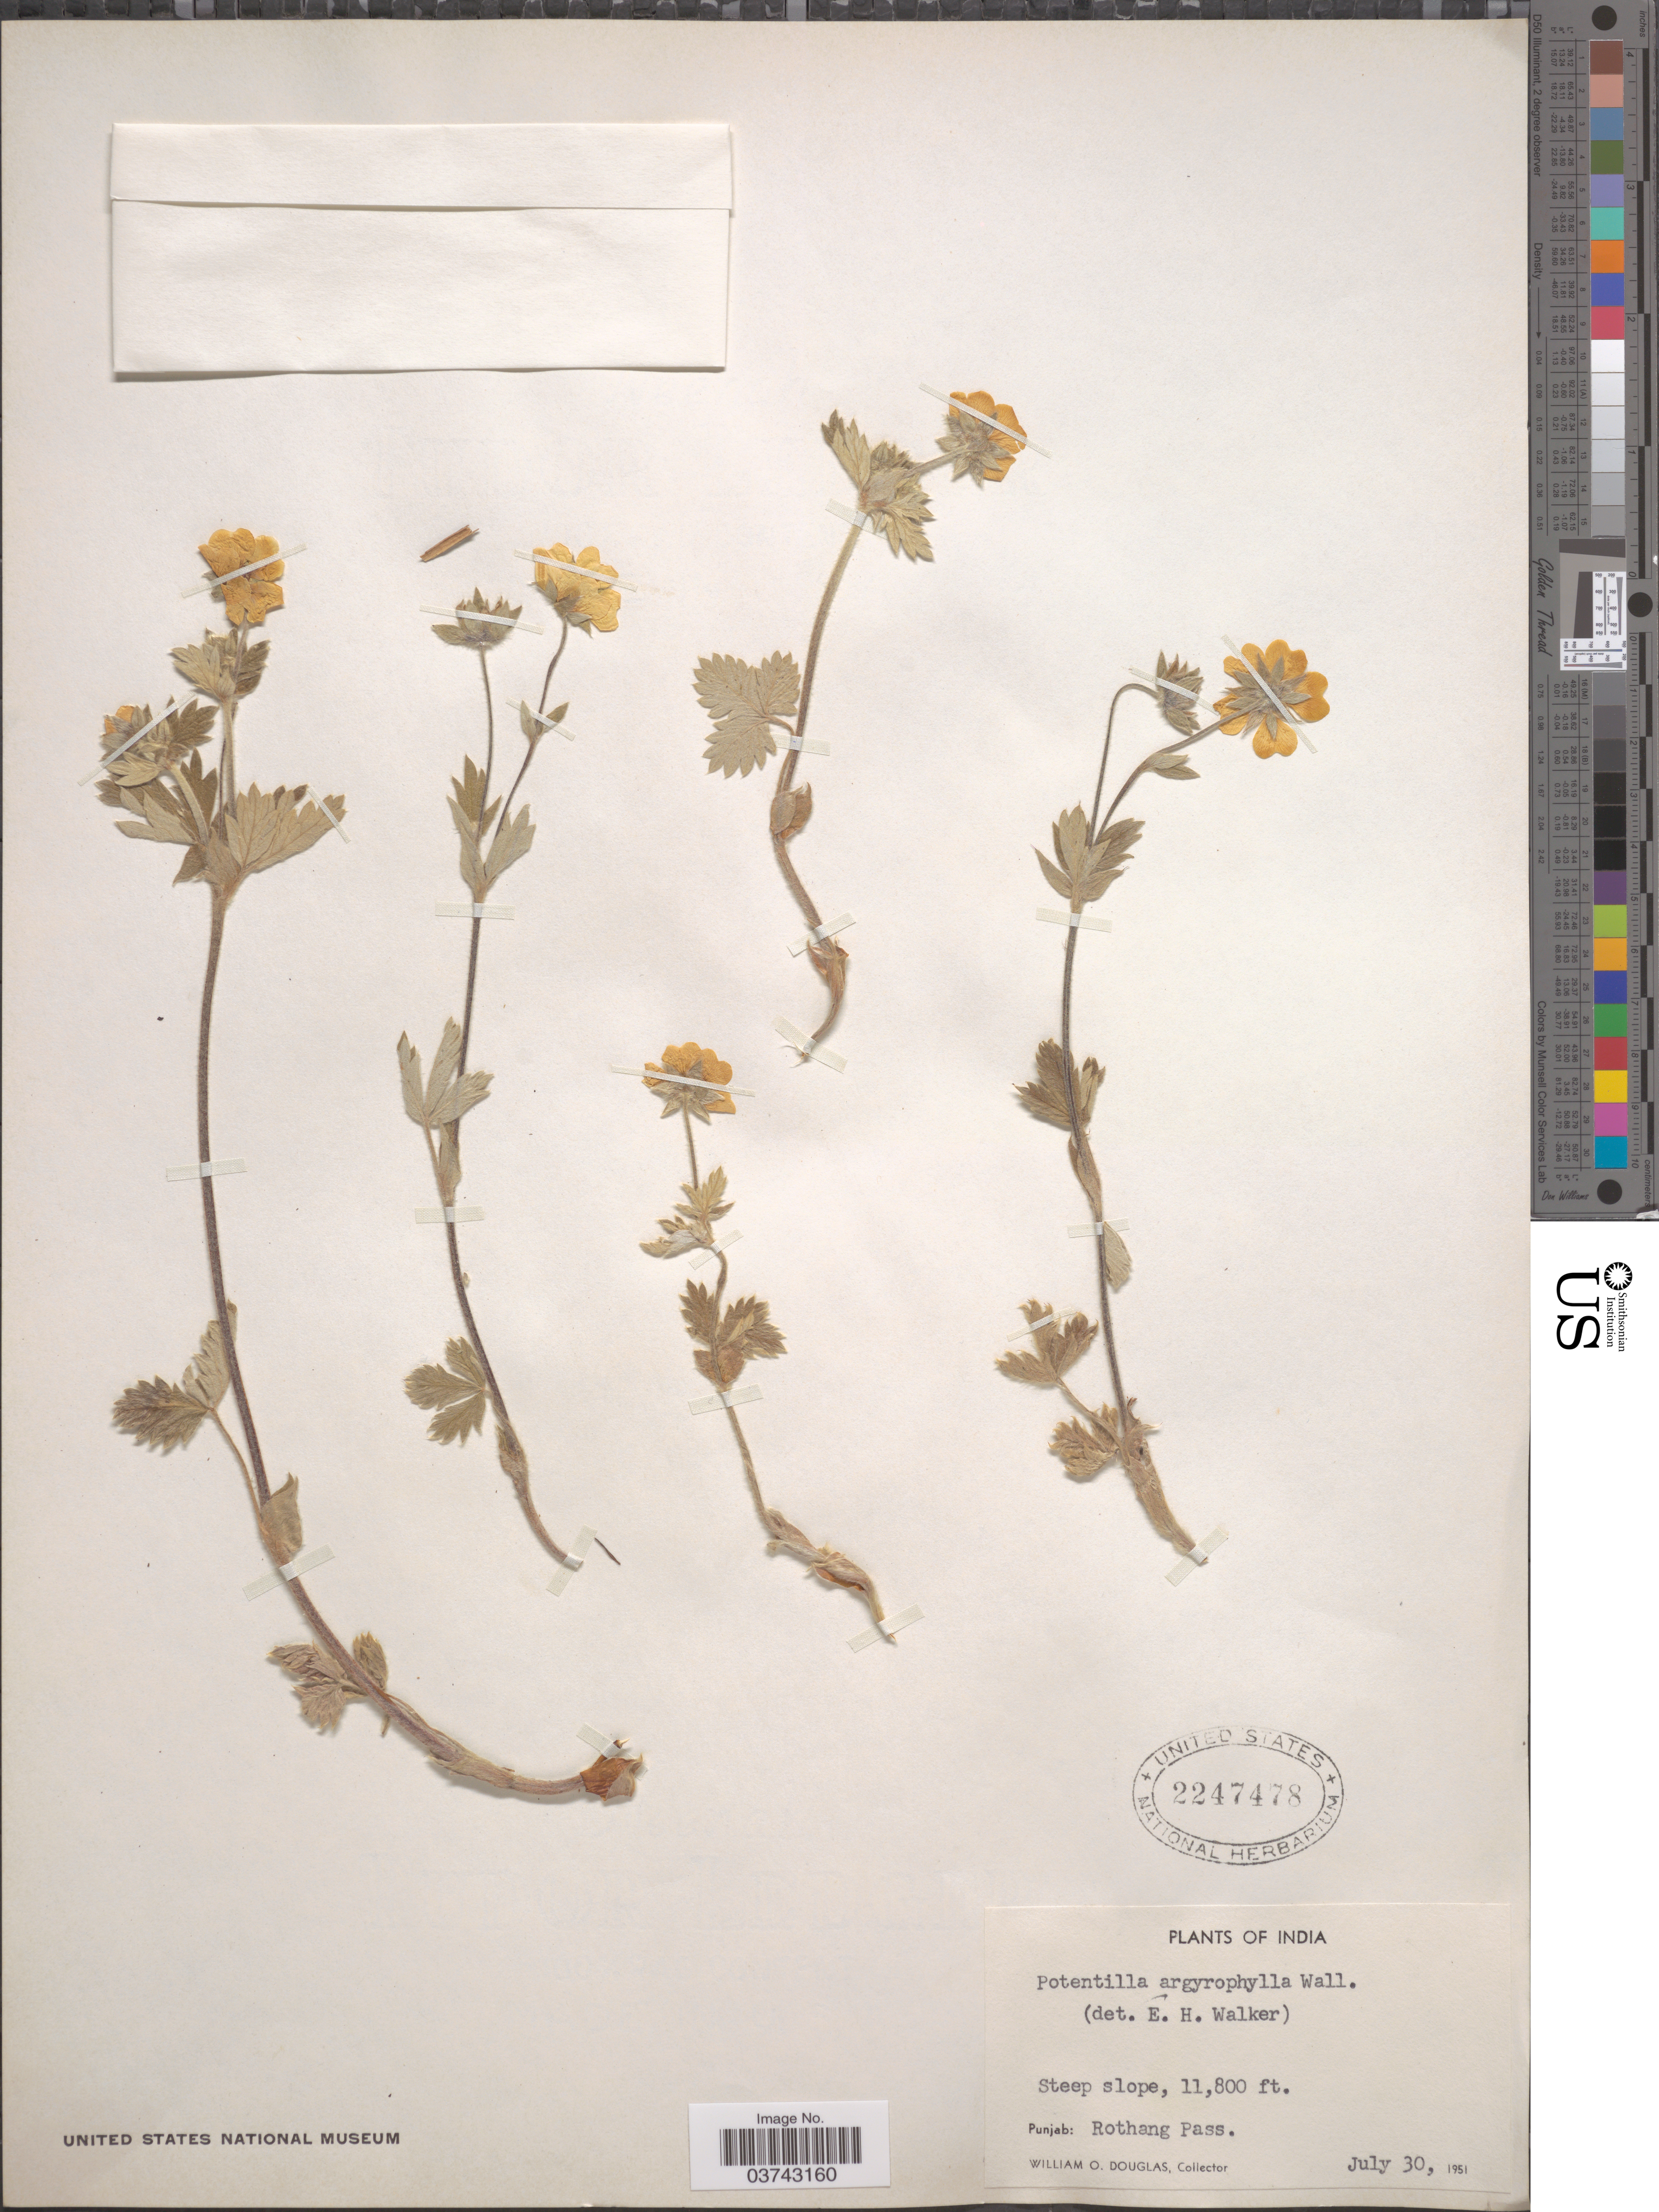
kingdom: Plantae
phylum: Tracheophyta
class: Magnoliopsida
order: Rosales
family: Rosaceae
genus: Potentilla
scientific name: Potentilla argyrophylla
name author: Wall. ex Lehm.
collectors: W. Douglas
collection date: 1951-07-30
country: India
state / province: Punjab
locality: Steep slope. Rothang Pass.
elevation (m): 3597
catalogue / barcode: US 2247478